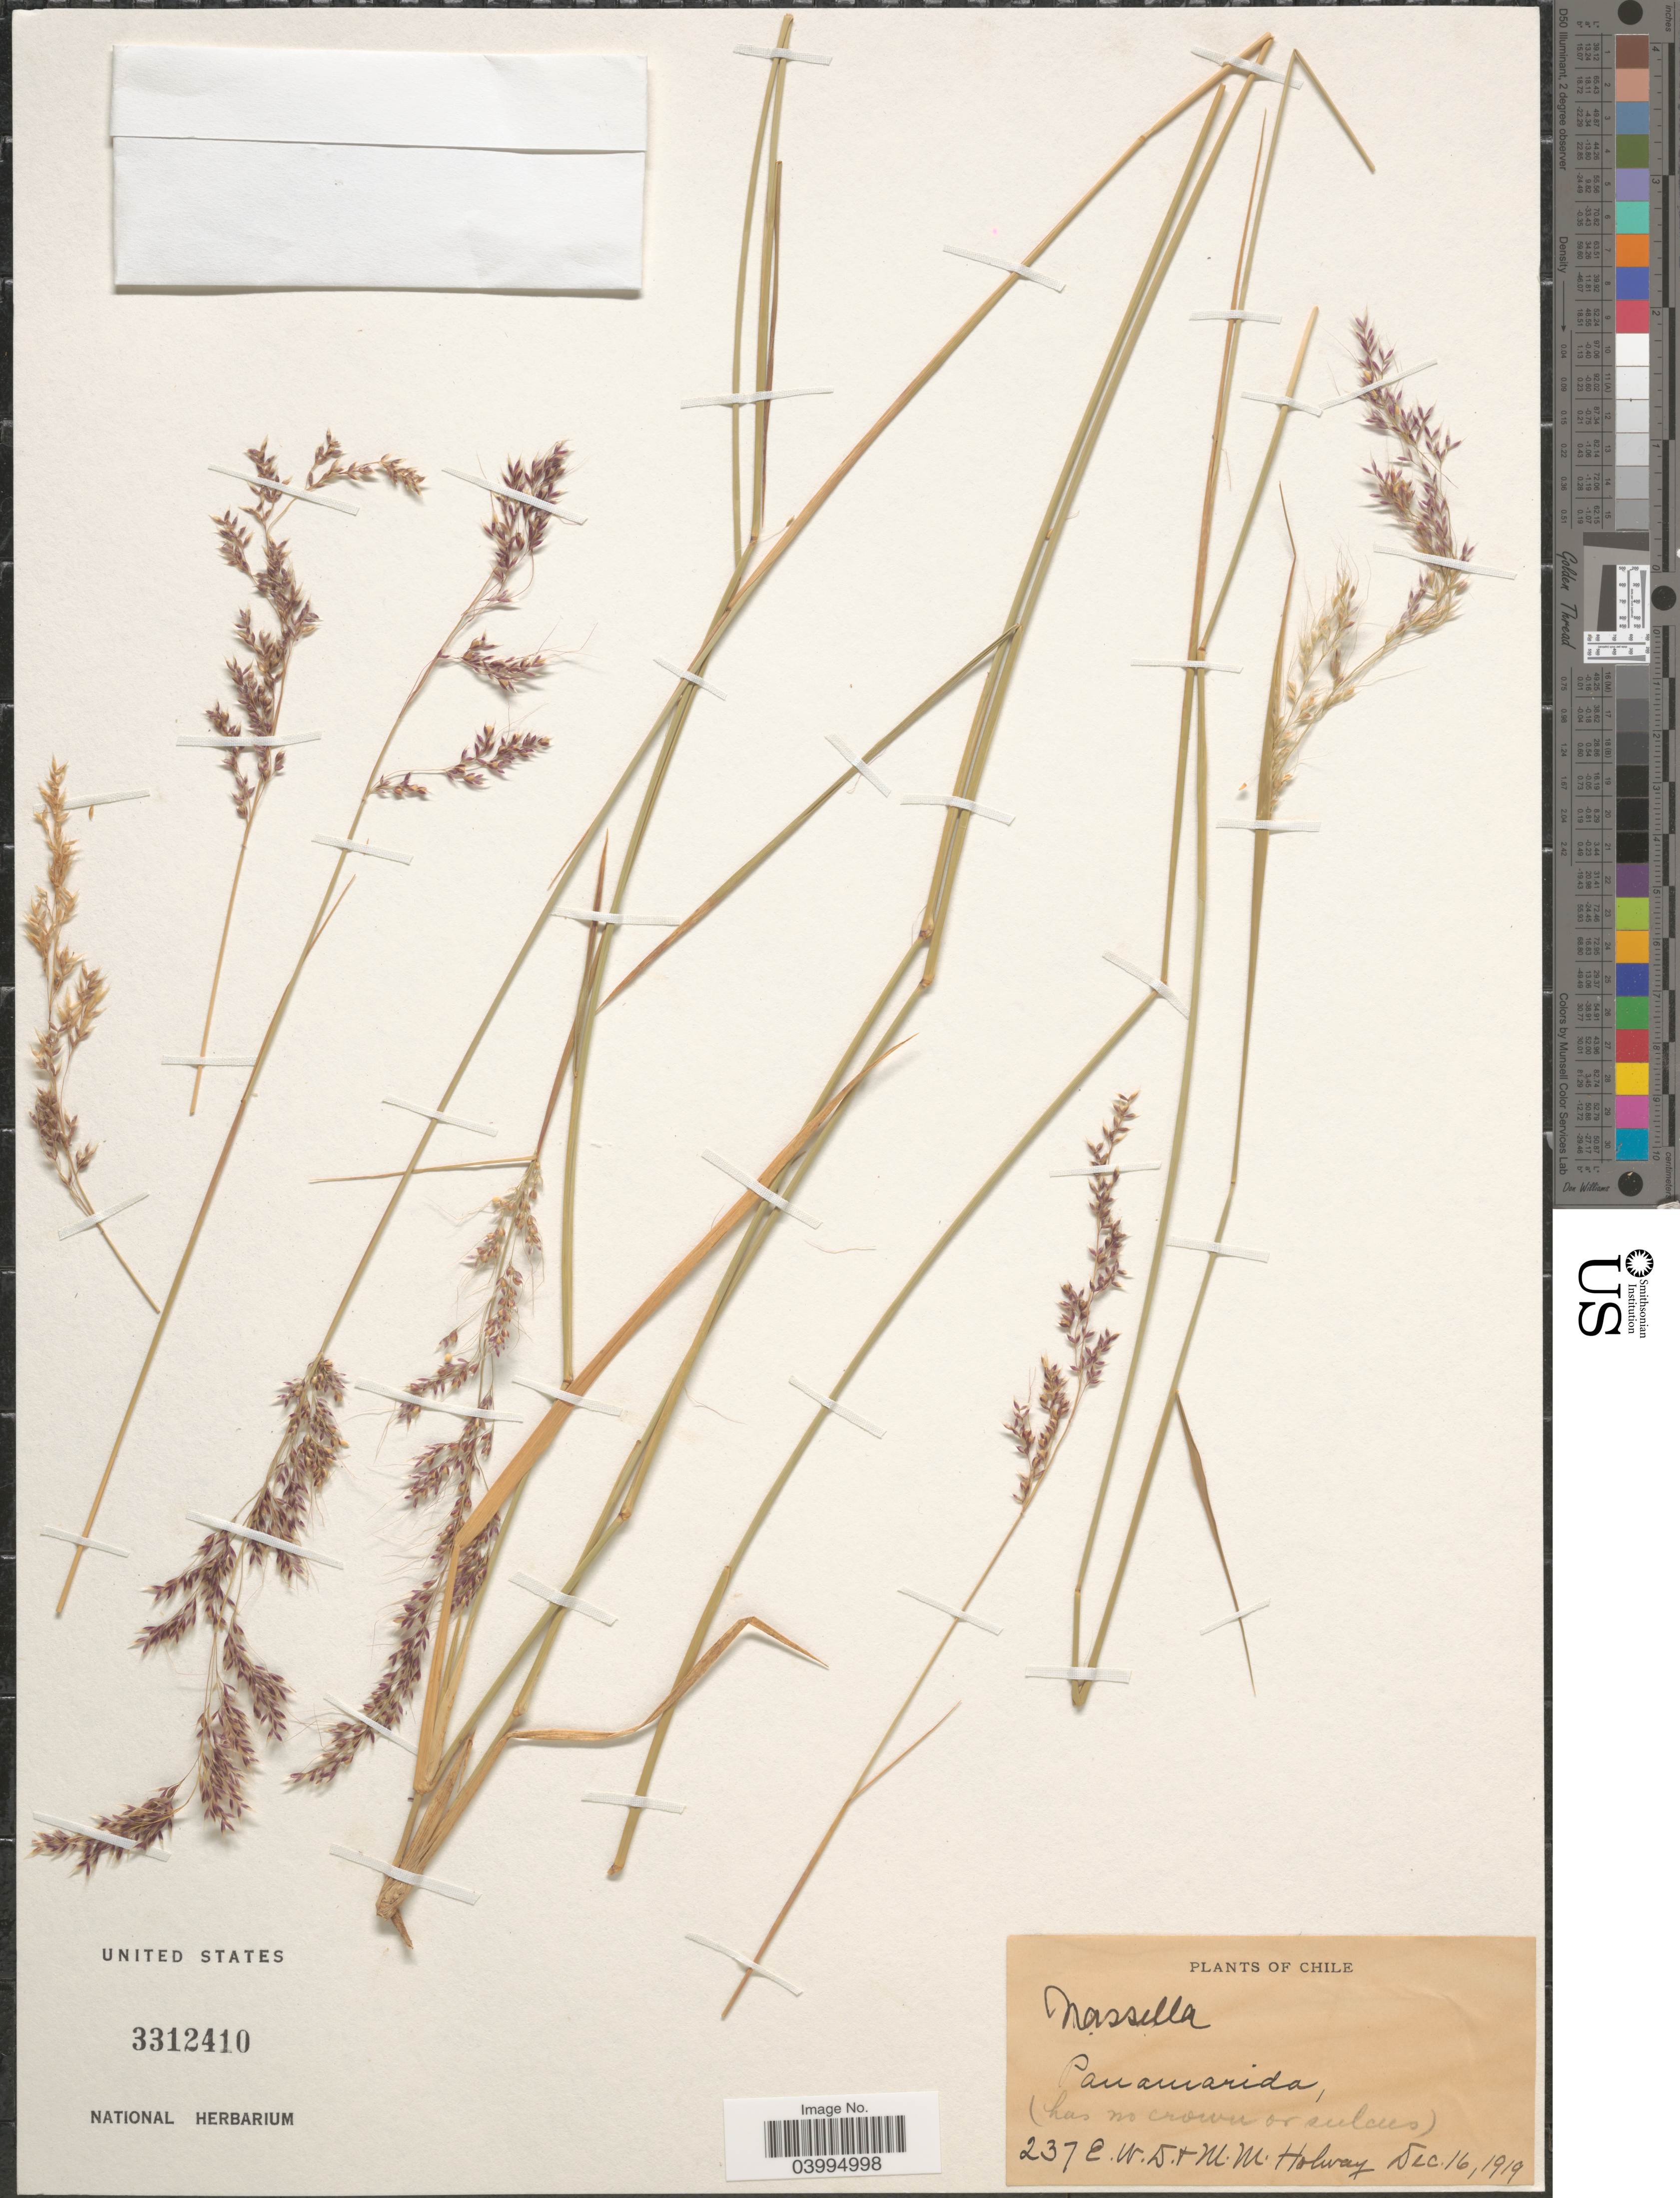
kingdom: Plantae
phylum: Tracheophyta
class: Liliopsida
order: Poales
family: Poaceae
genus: Stipa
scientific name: Stipa sp.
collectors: E. W. D. Holway & M. M. Holway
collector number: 237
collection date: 1919-12-16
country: Chile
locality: Panamavida.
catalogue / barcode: US 3312410